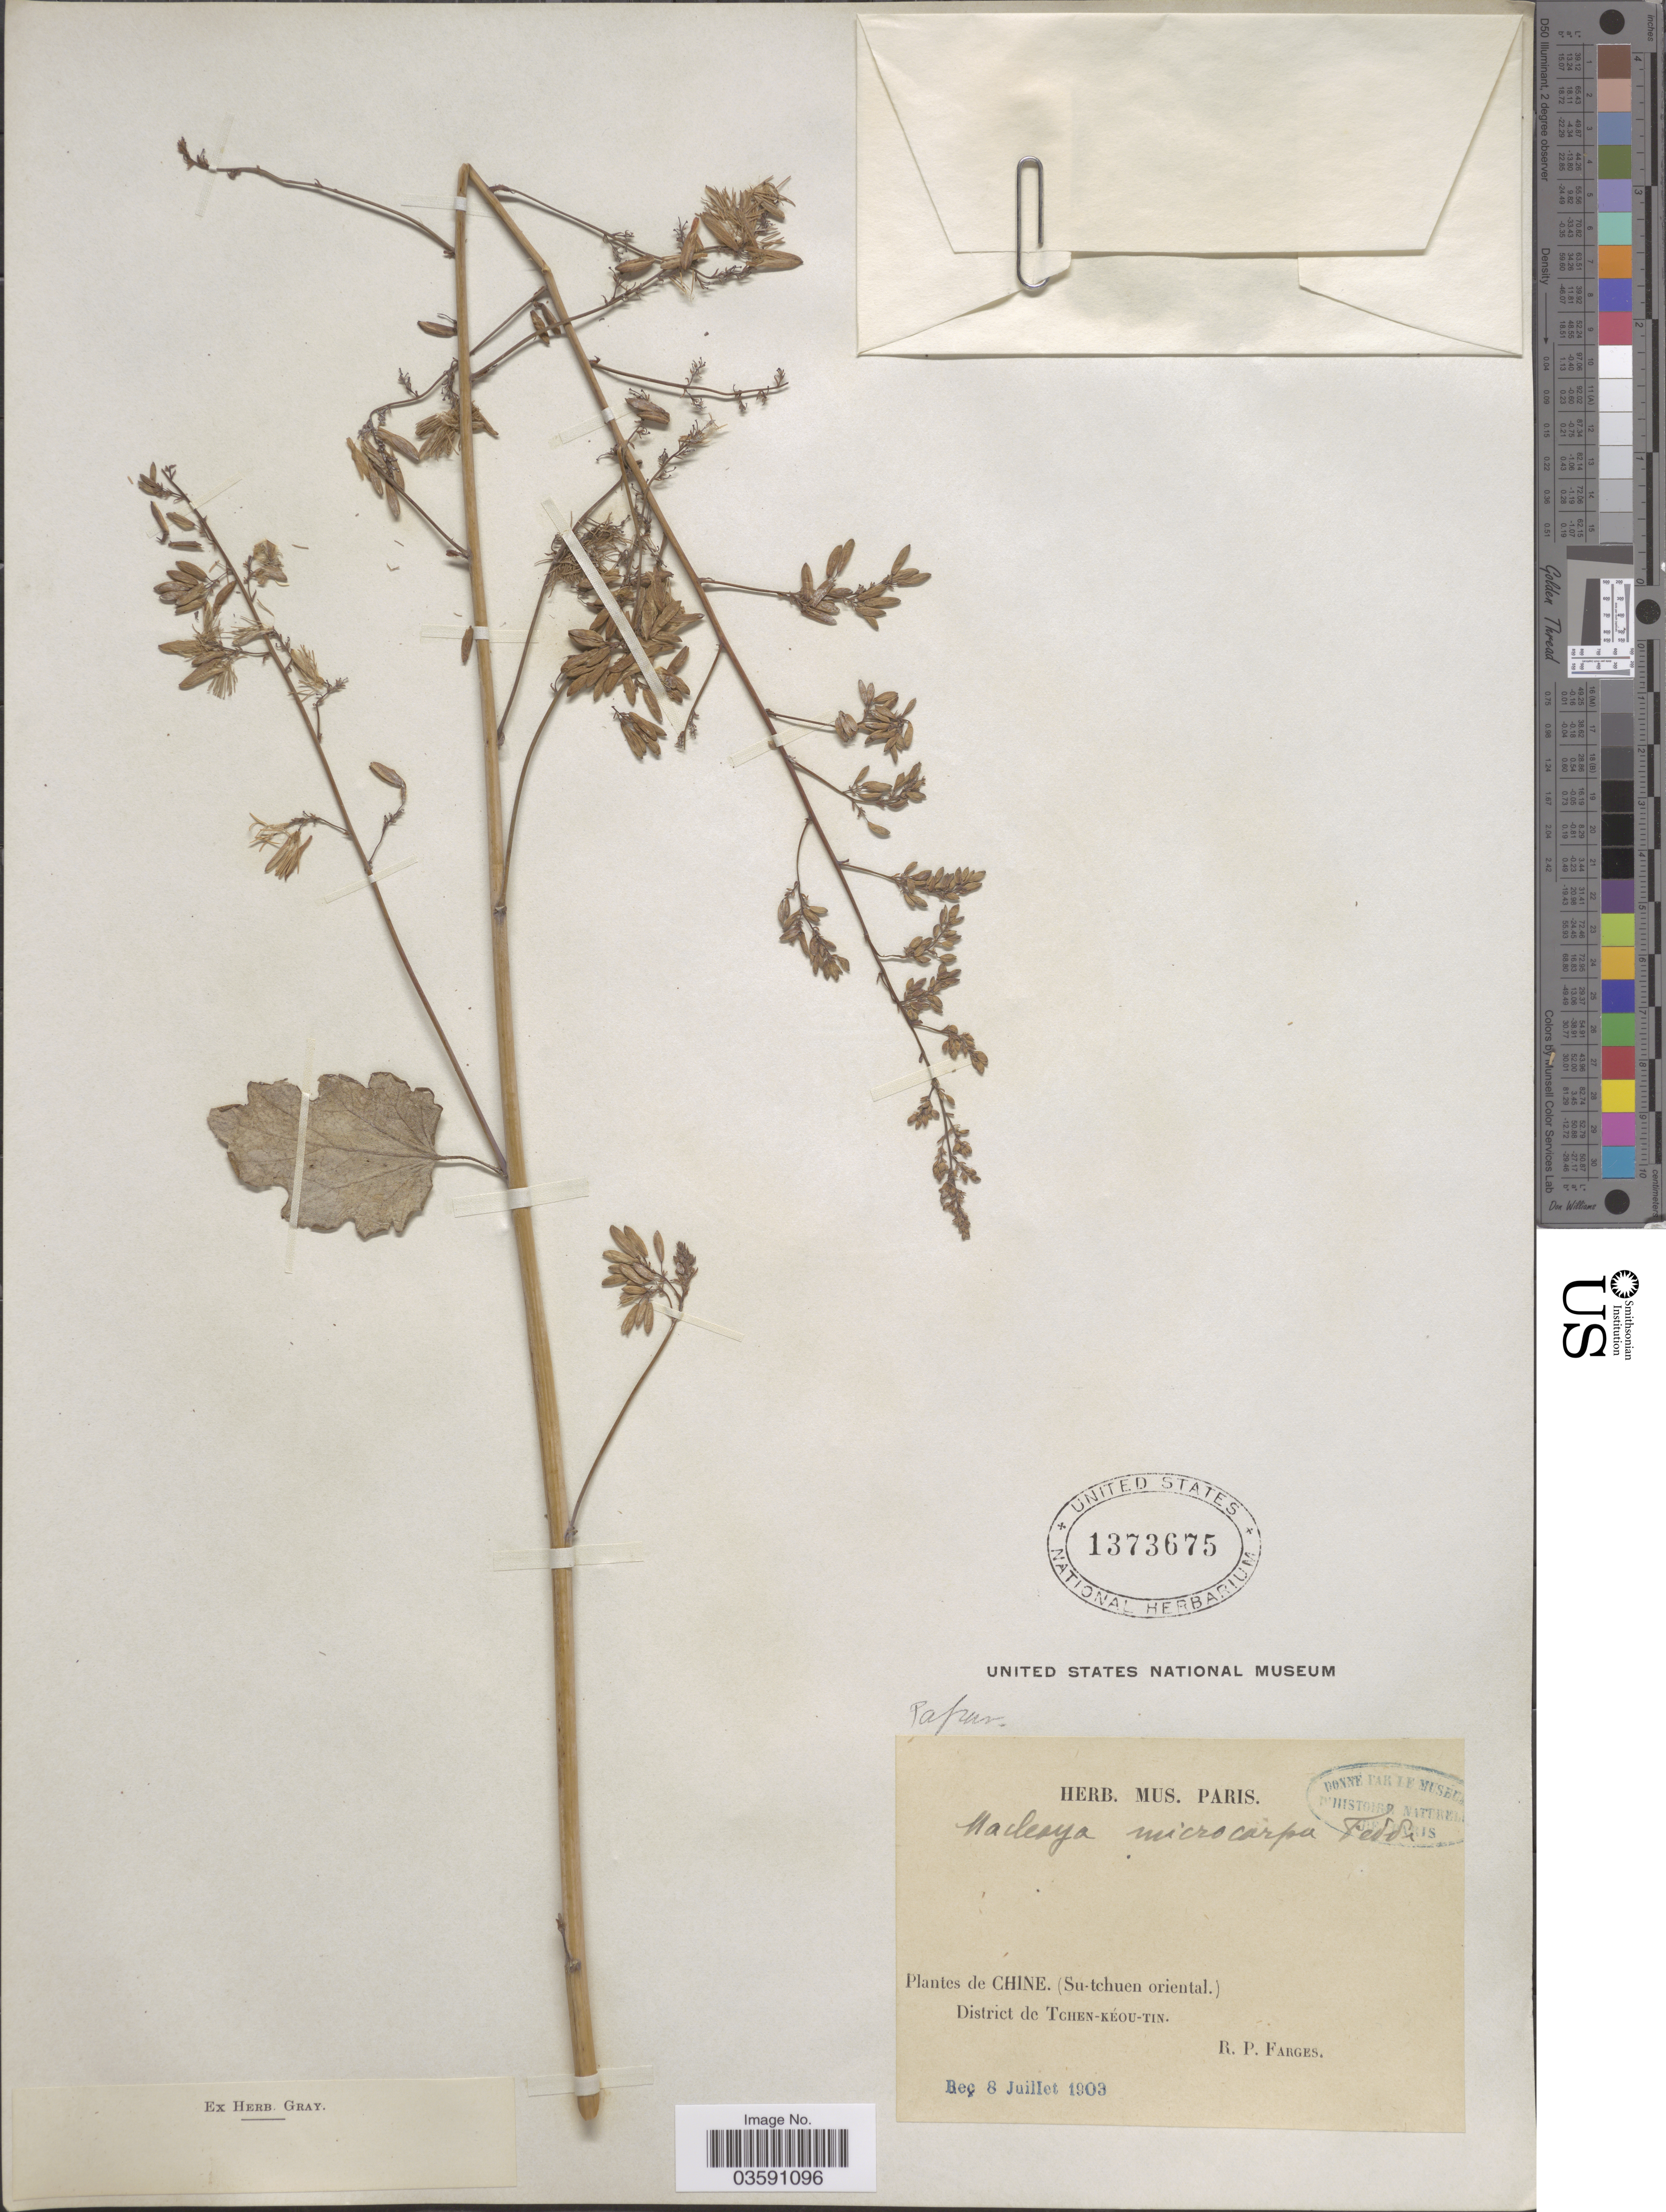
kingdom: Plantae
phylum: Tracheophyta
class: Magnoliopsida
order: Ranunculales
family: Papaveraceae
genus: Macleaya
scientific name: Macleaya microcarpa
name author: (Maxim.) Fedde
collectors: R. Farges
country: China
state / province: Sichuan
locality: (Su-tchuen oriental.) District de Tchen-Kéou-Tin.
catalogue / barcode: US 1373675